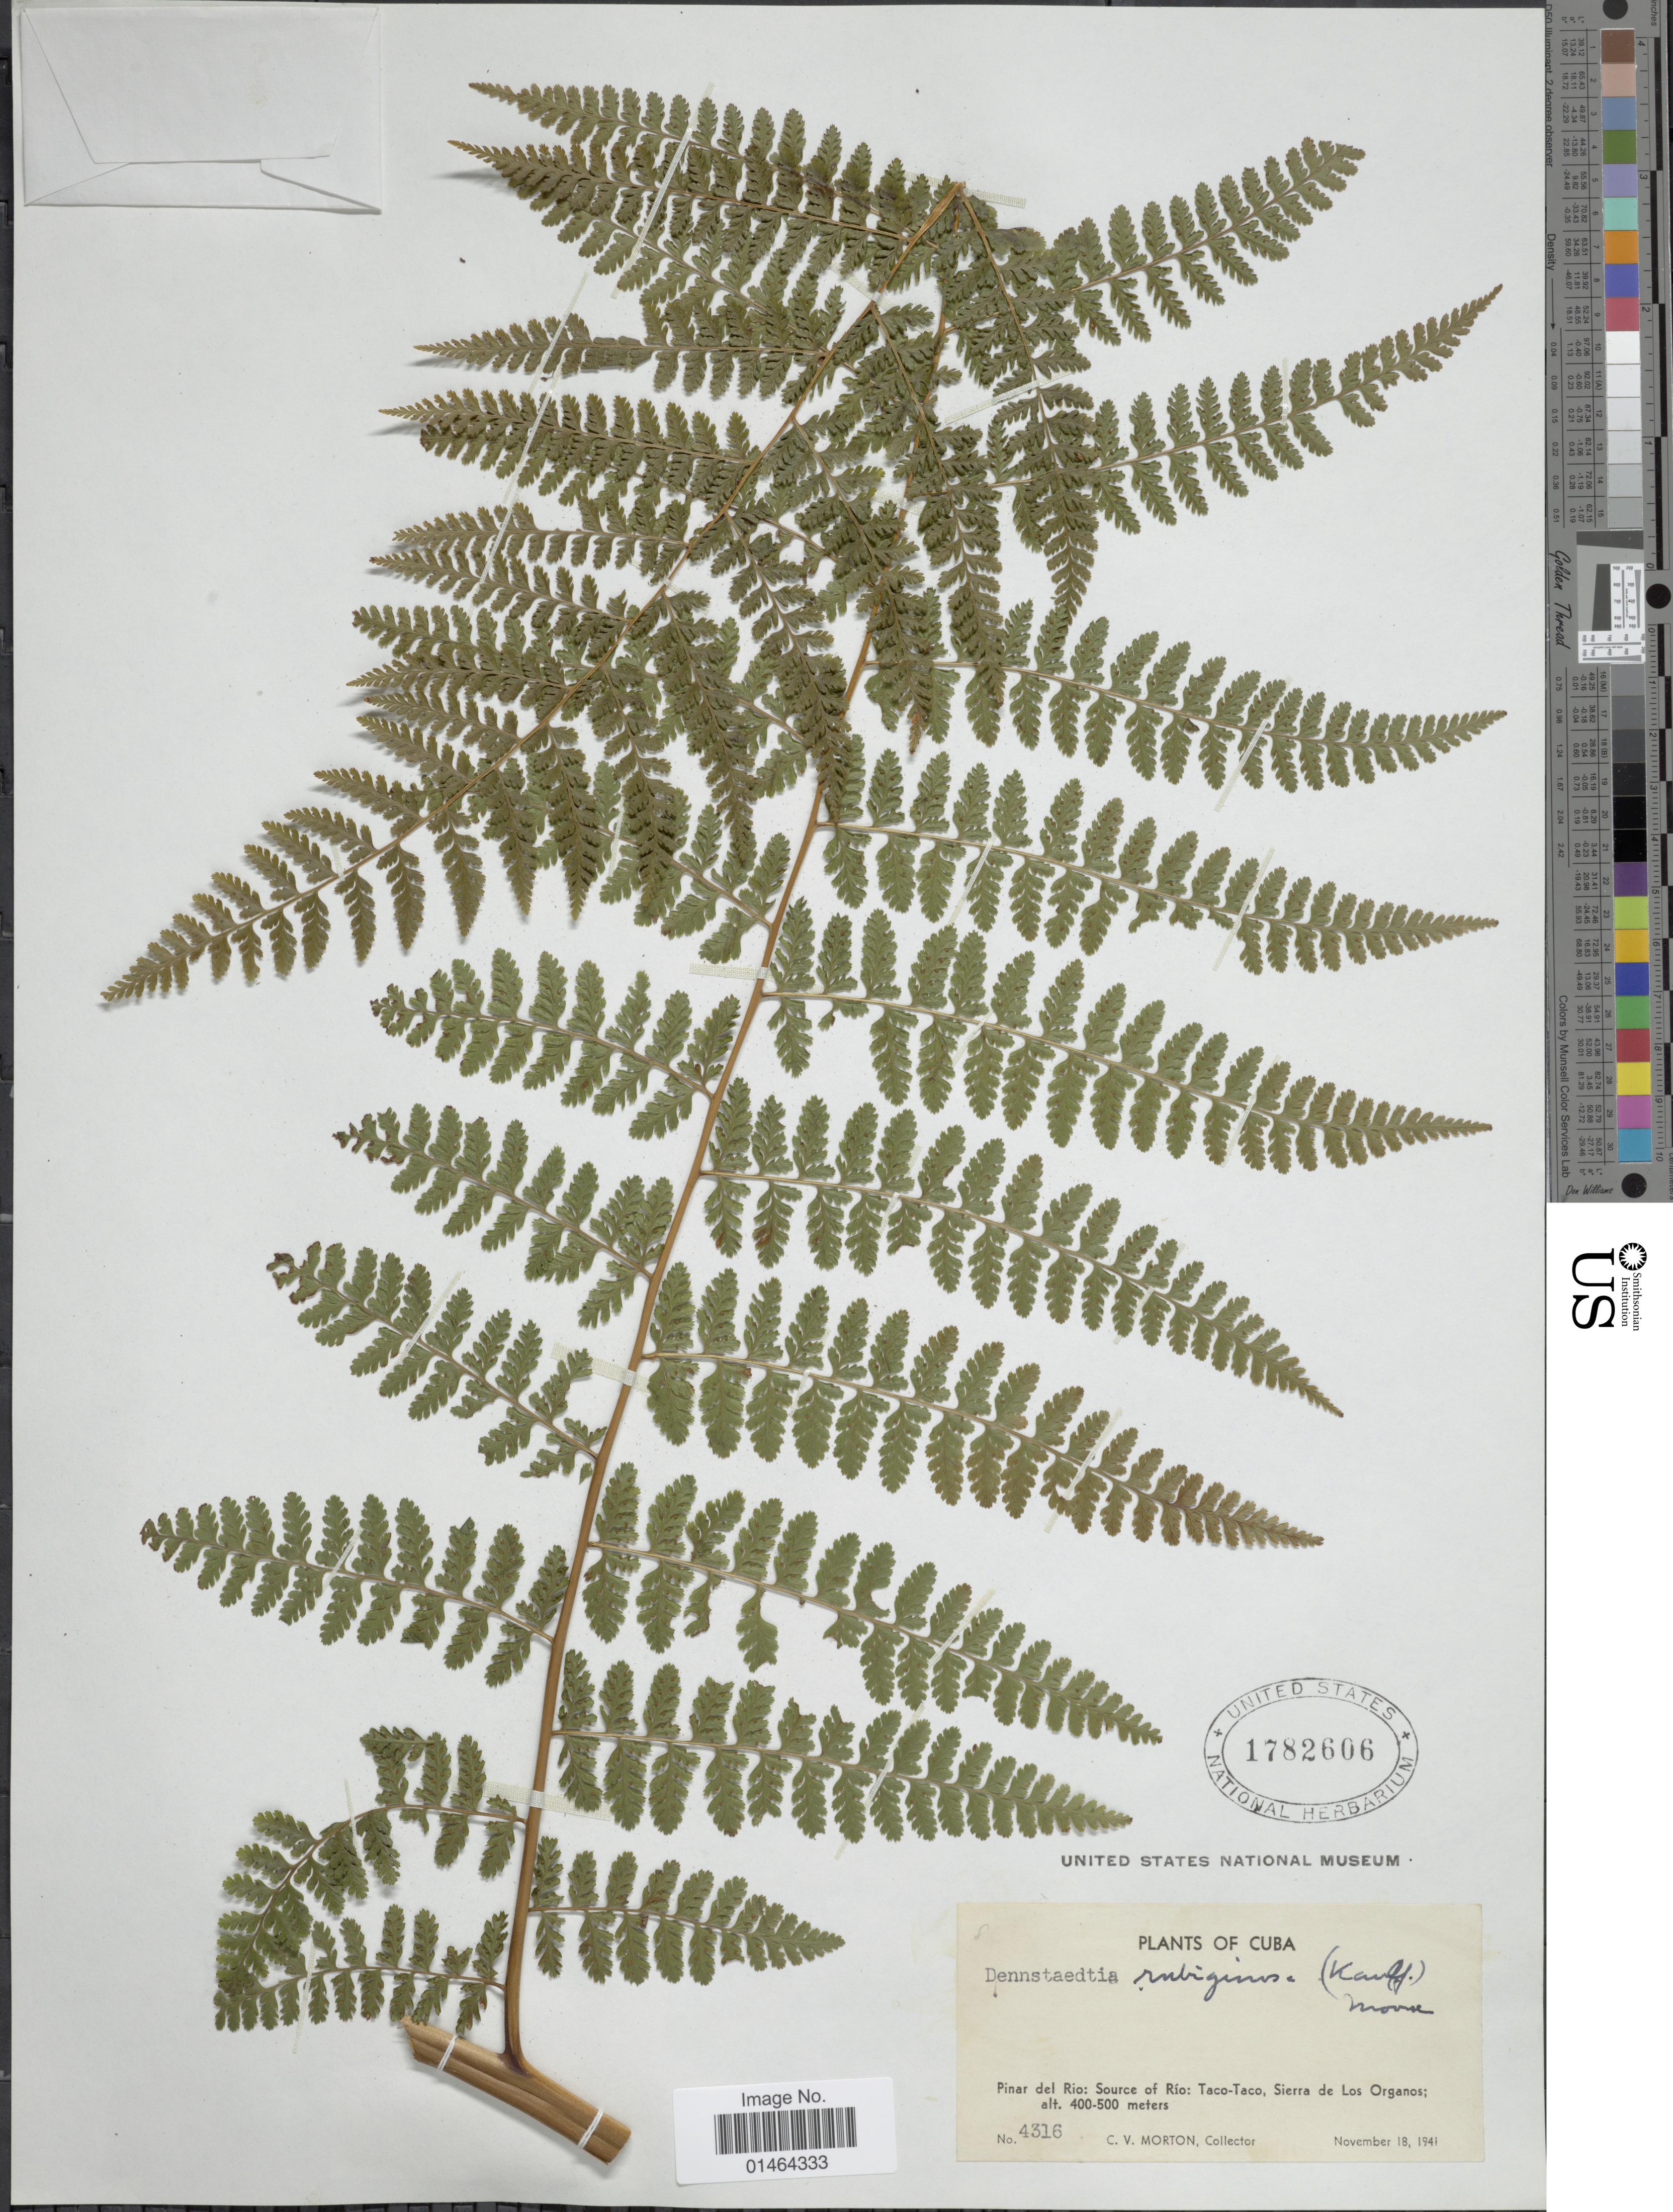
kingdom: Plantae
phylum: Tracheophyta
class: Polypodiopsida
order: Polypodiales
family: Dennstaedtiaceae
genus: Dennstaedtia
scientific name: Dennstaedtia cicutaria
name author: (Sw.) T. Moore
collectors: C. V. Morton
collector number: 4316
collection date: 1941-11-18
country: Cuba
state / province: Pinar del Río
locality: Source of Río: Taco-Taco, Sierra de Los Organos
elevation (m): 400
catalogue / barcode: US 1782606